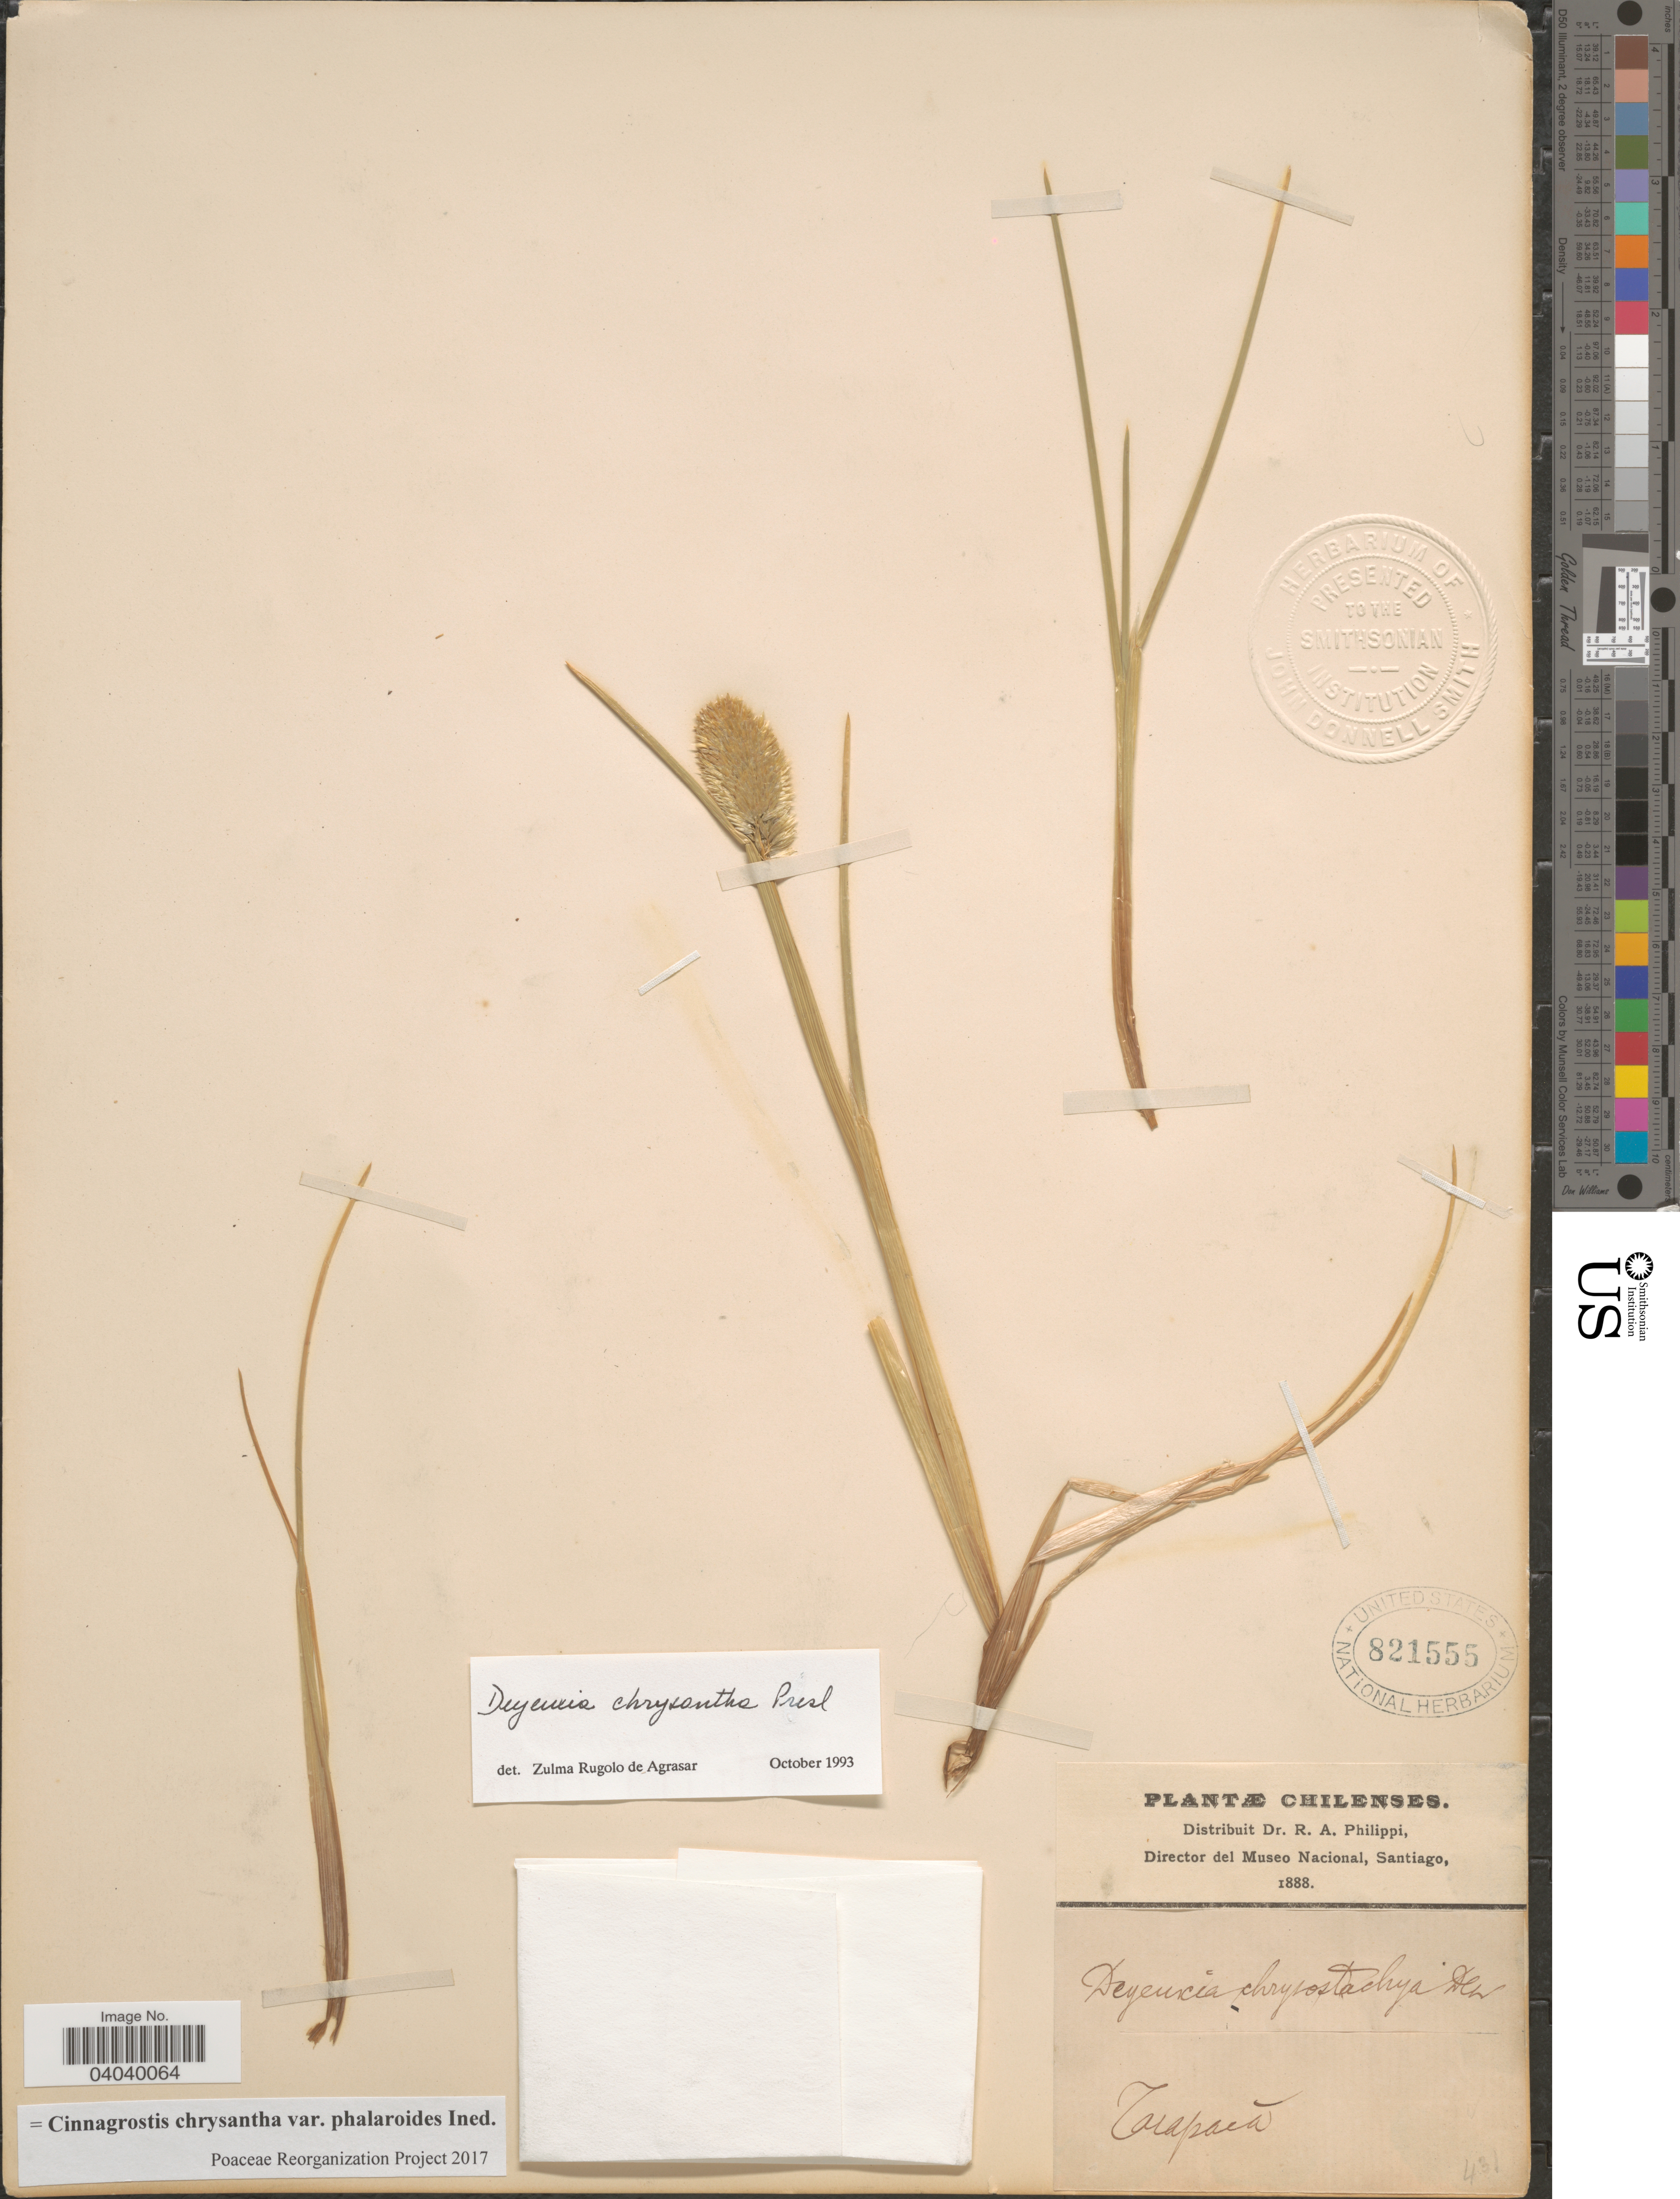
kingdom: Plantae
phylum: Tracheophyta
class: Liliopsida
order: Poales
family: Poaceae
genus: Deschampsia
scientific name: Deschampsia chrysantha var. phalaroides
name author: (Wedd.) Saarela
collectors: ex. herb. R.A. Philippi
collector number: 431?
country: Chile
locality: Tarapacá.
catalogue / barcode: US 821555